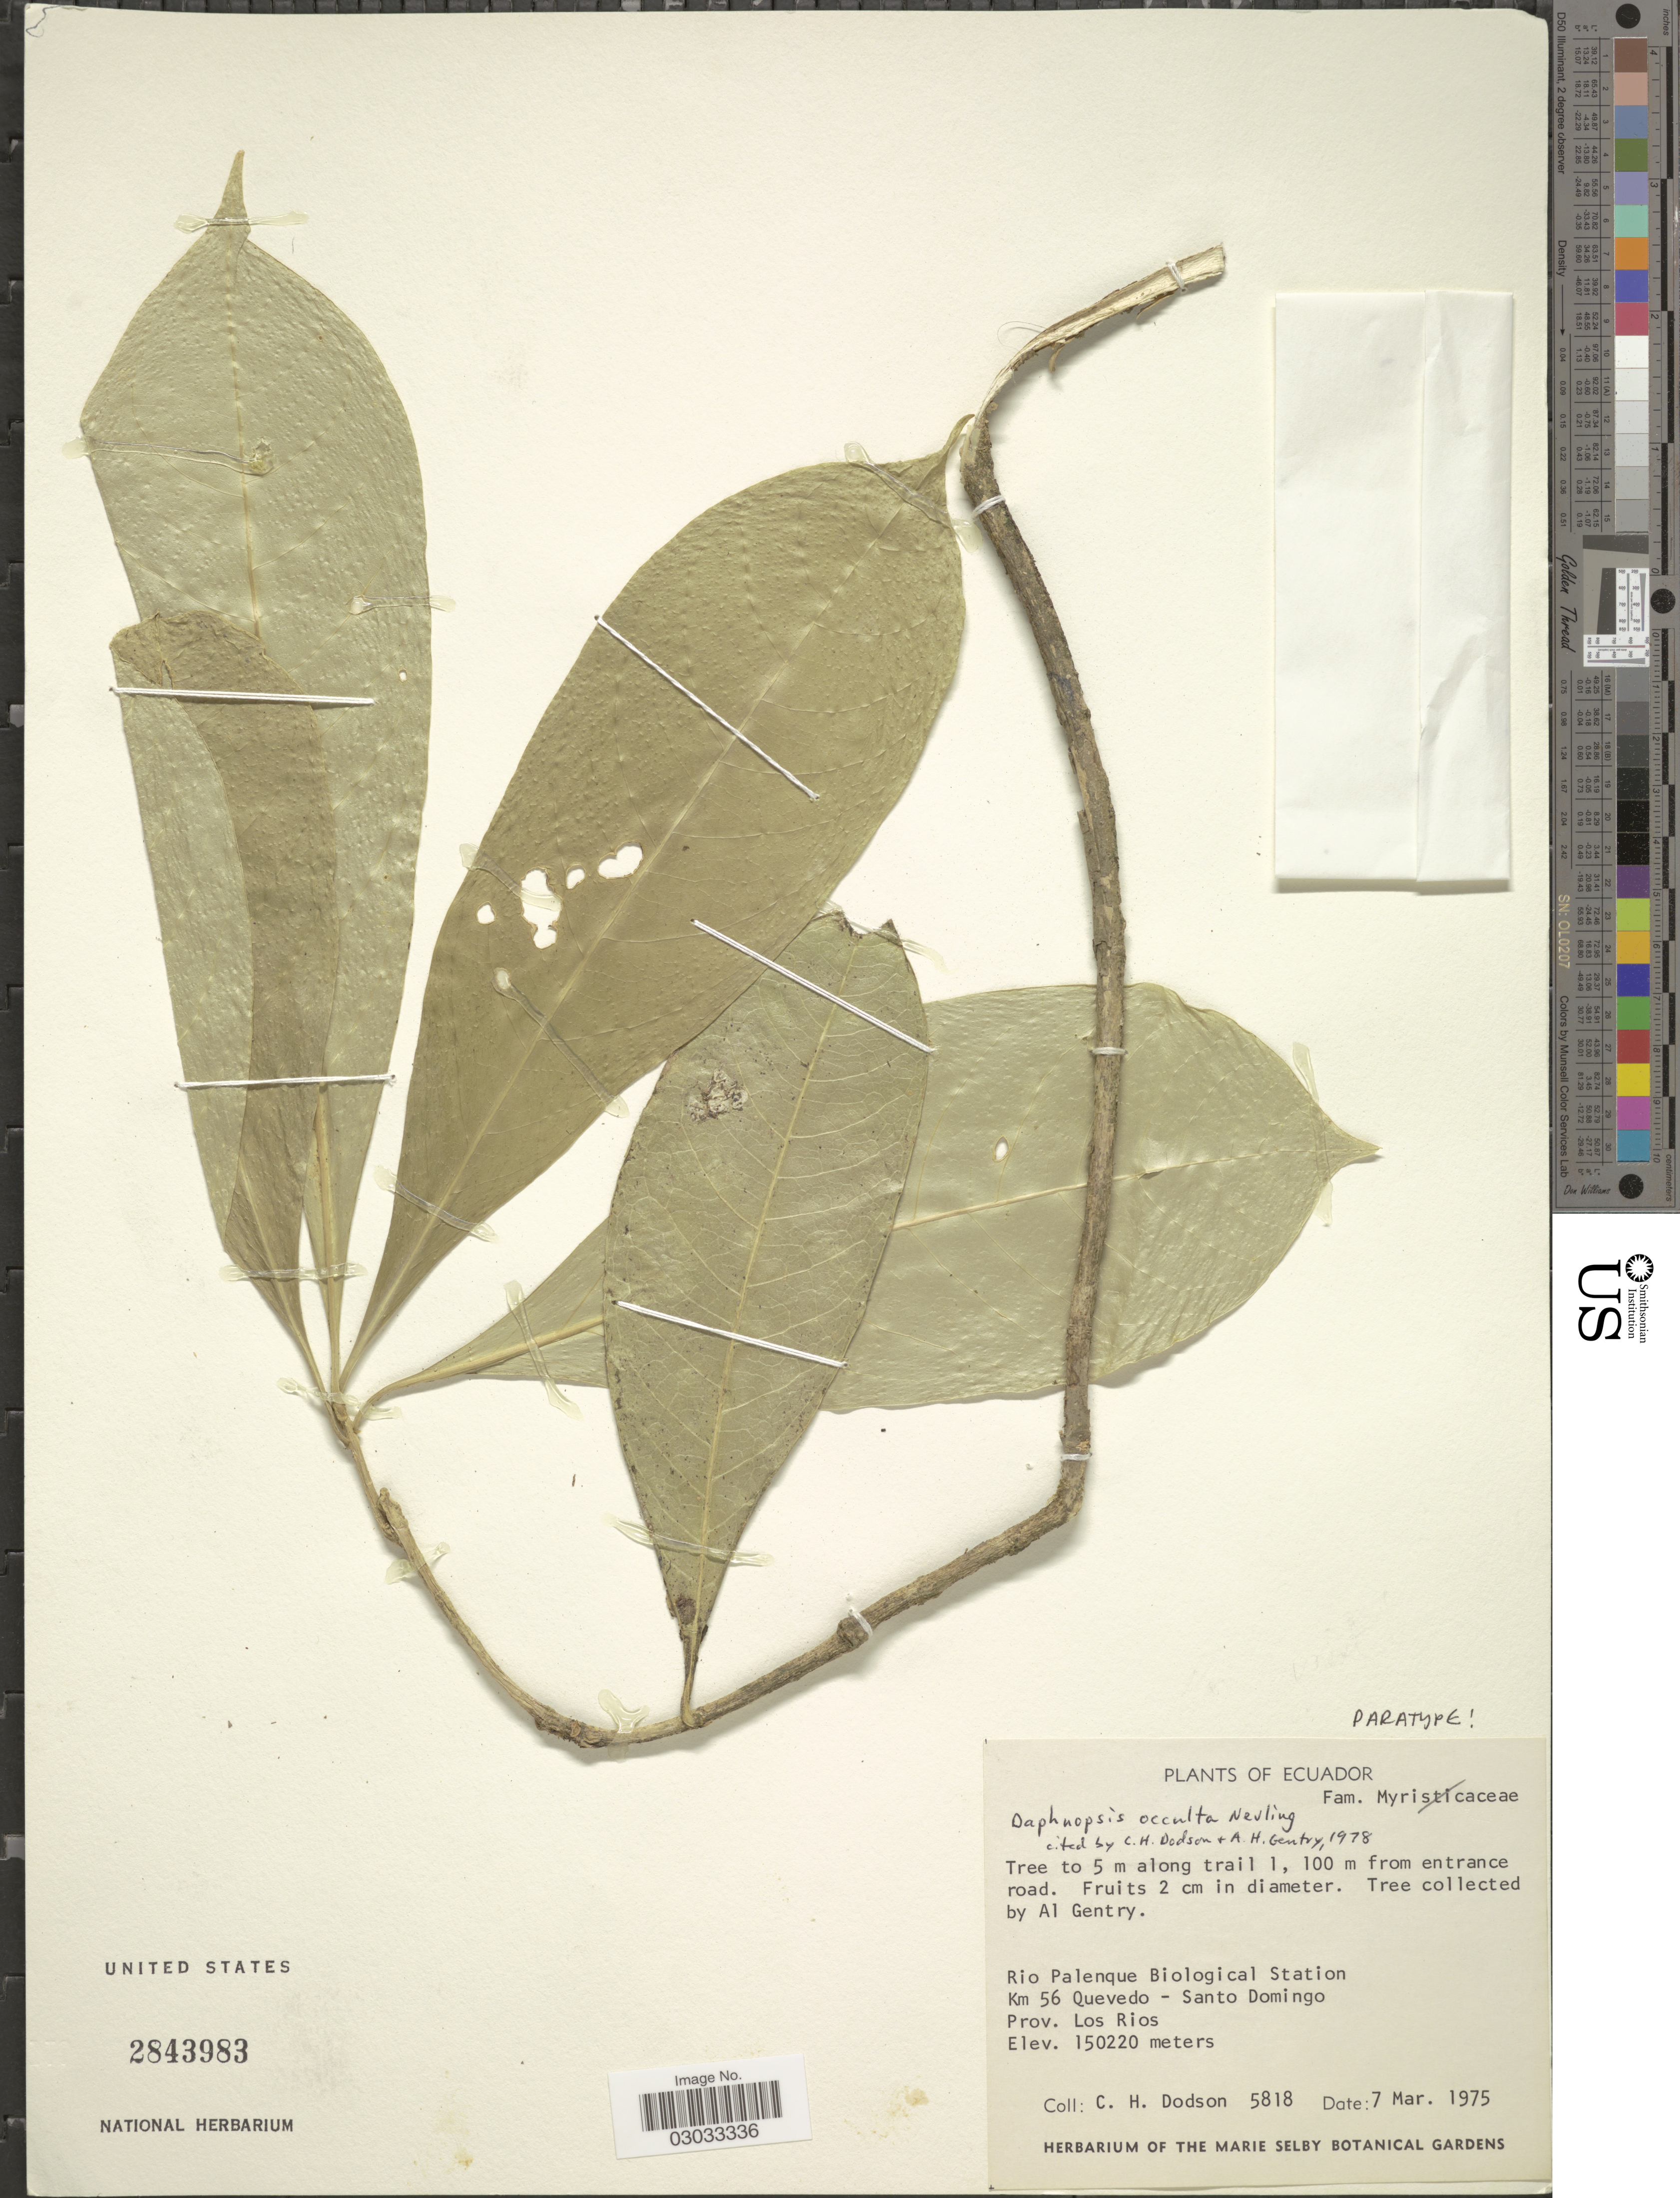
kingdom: Plantae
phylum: Tracheophyta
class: Magnoliopsida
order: Malvales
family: Thymelaeaceae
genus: Daphnopsis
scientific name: Daphnopsis occulta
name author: Nevling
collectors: C. H. Dodson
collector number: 5818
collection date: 1975-03-07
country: Ecuador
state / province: Los Ríos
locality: Rio Palenque Biological Station Km 56 Quevedo - Santo Domingo.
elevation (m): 150220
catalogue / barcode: US 2843983